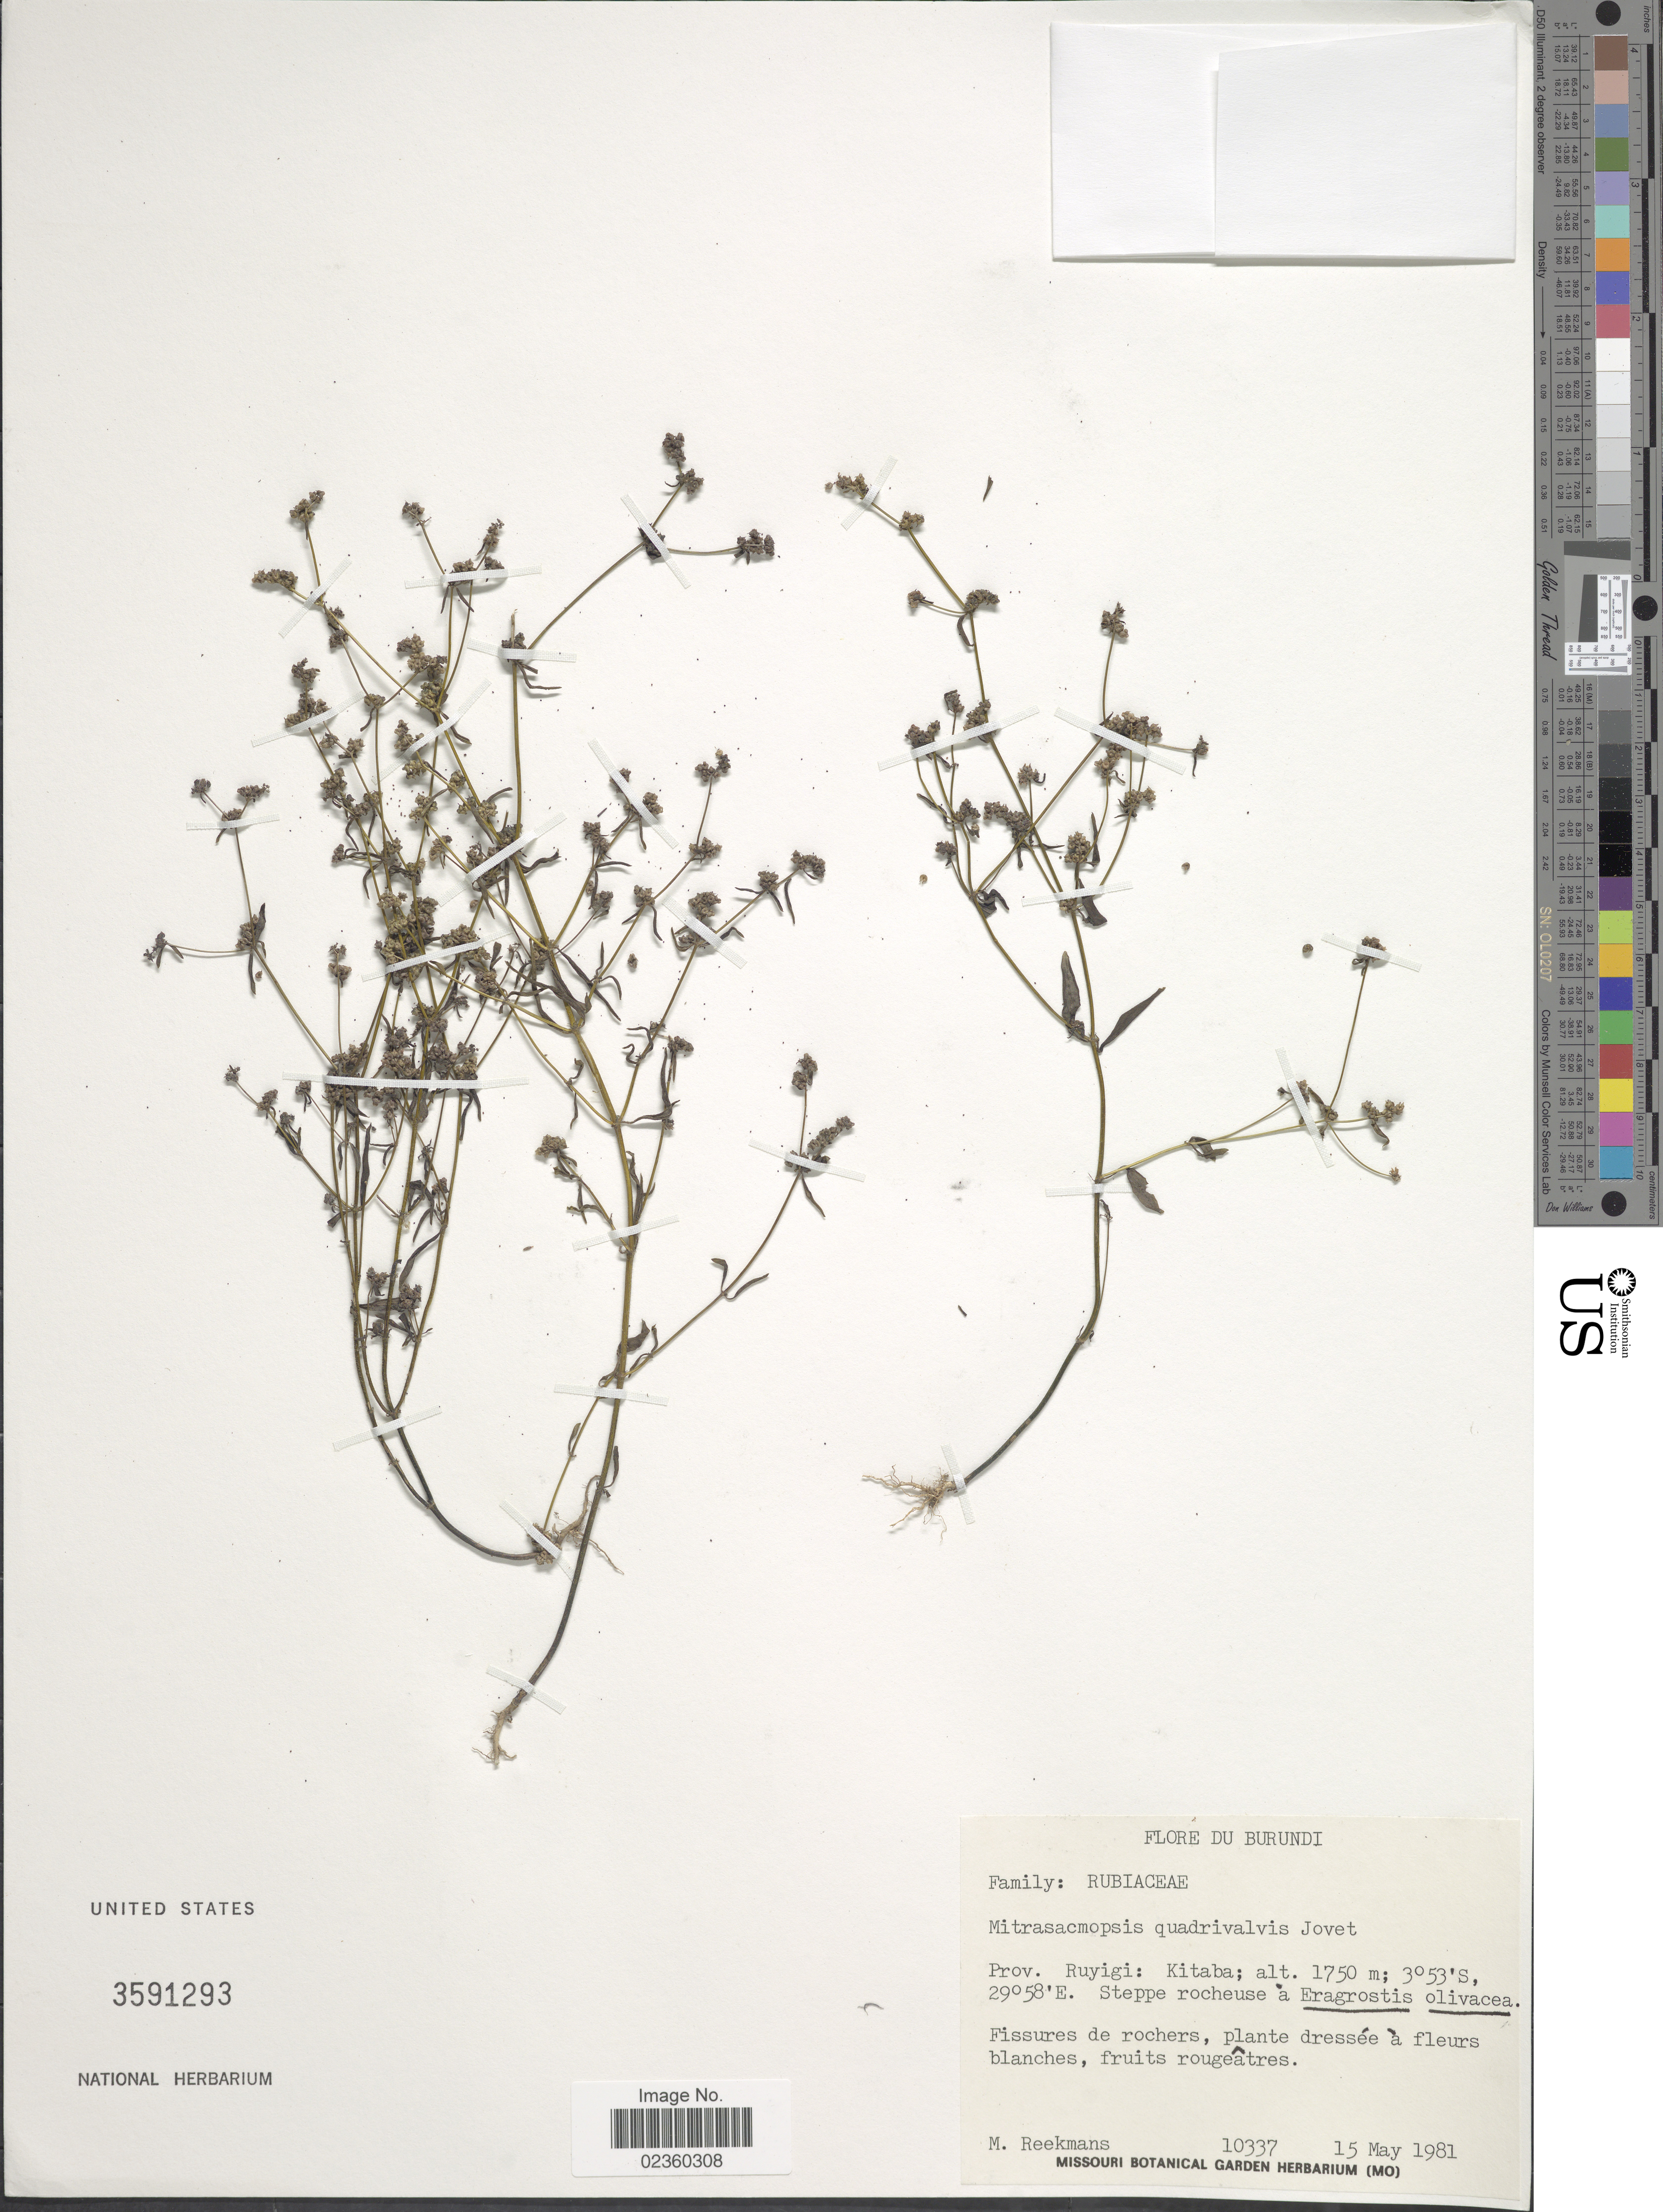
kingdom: Plantae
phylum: Tracheophyta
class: Magnoliopsida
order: Gentianales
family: Rubiaceae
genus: Mitrasacmopsis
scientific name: Mitrasacmopsis quadrivalvis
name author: Jovet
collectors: M. Reekmans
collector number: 10337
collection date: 1981-05-15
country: Burundi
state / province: Ruyigi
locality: Kitaba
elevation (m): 1750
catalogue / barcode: US 3591293